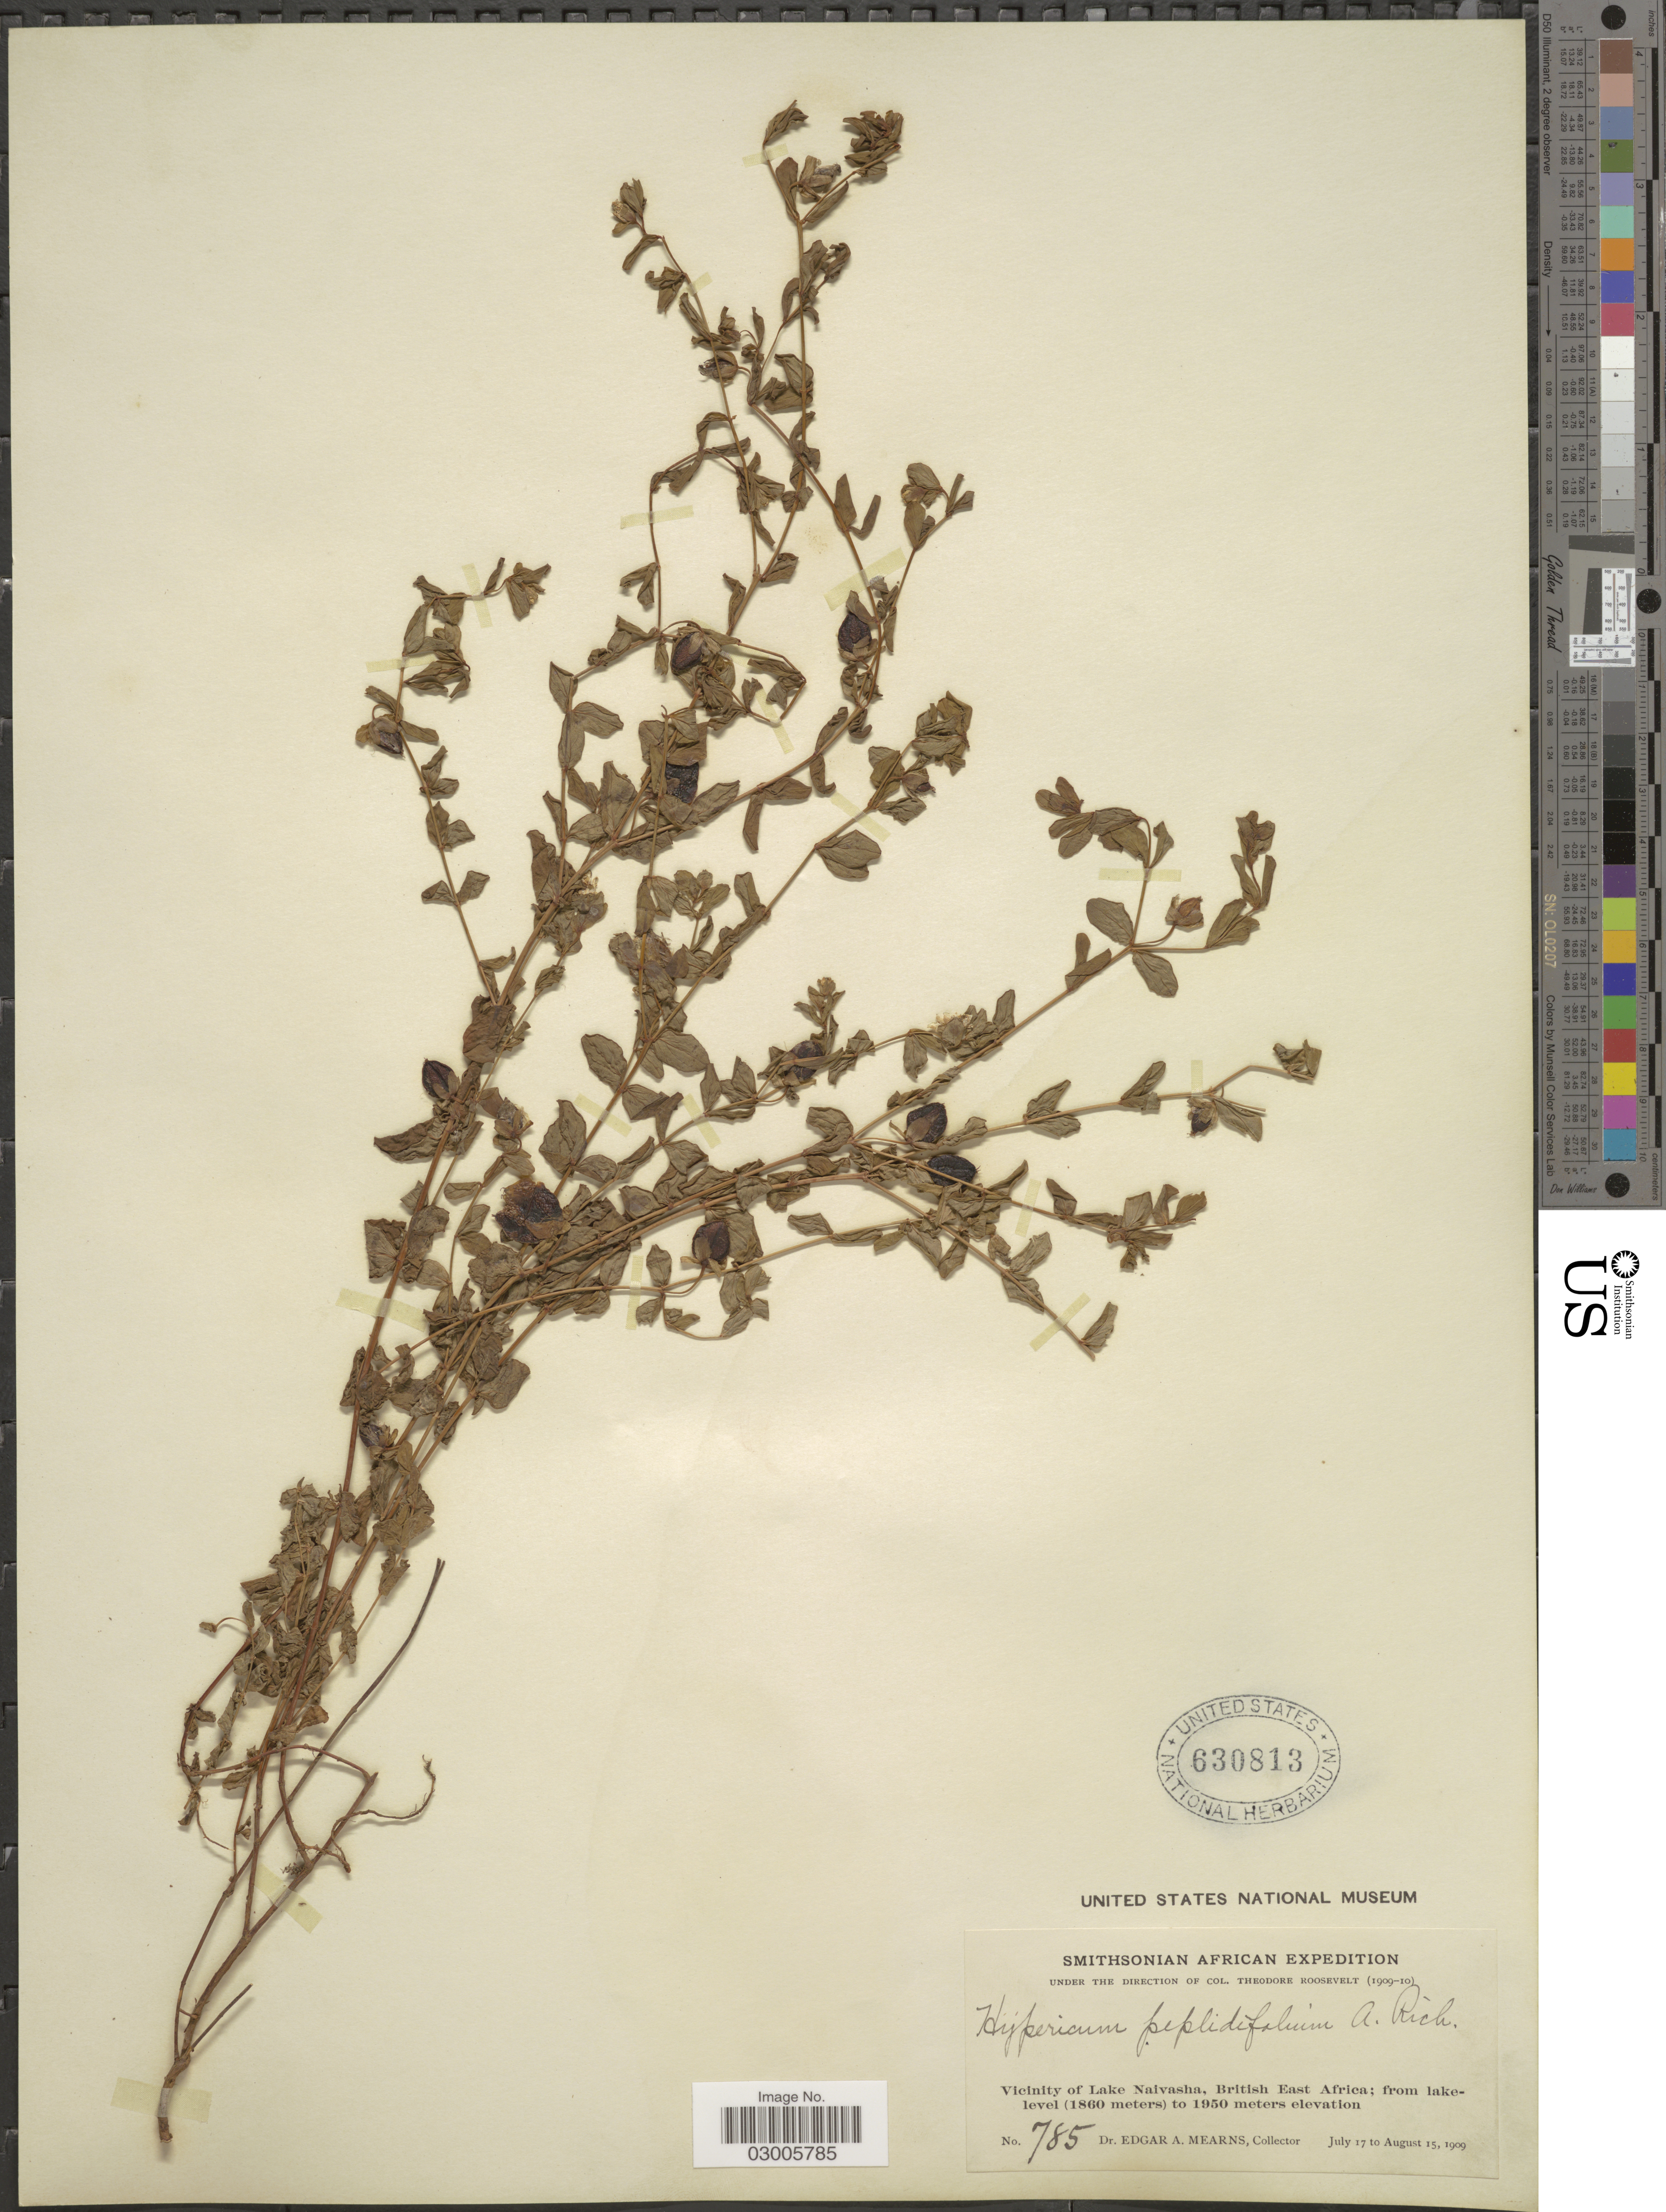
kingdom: Plantae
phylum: Tracheophyta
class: Magnoliopsida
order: Malpighiales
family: Hypericaceae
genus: Hypericum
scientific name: Hypericum peplidifolium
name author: A. Rich.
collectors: E. A. Mearns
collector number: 785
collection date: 1909-07-17/1909-08-15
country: Kenya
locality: Vicinity of Lake Naivasha, British East Africa.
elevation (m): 1860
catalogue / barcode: US 630813